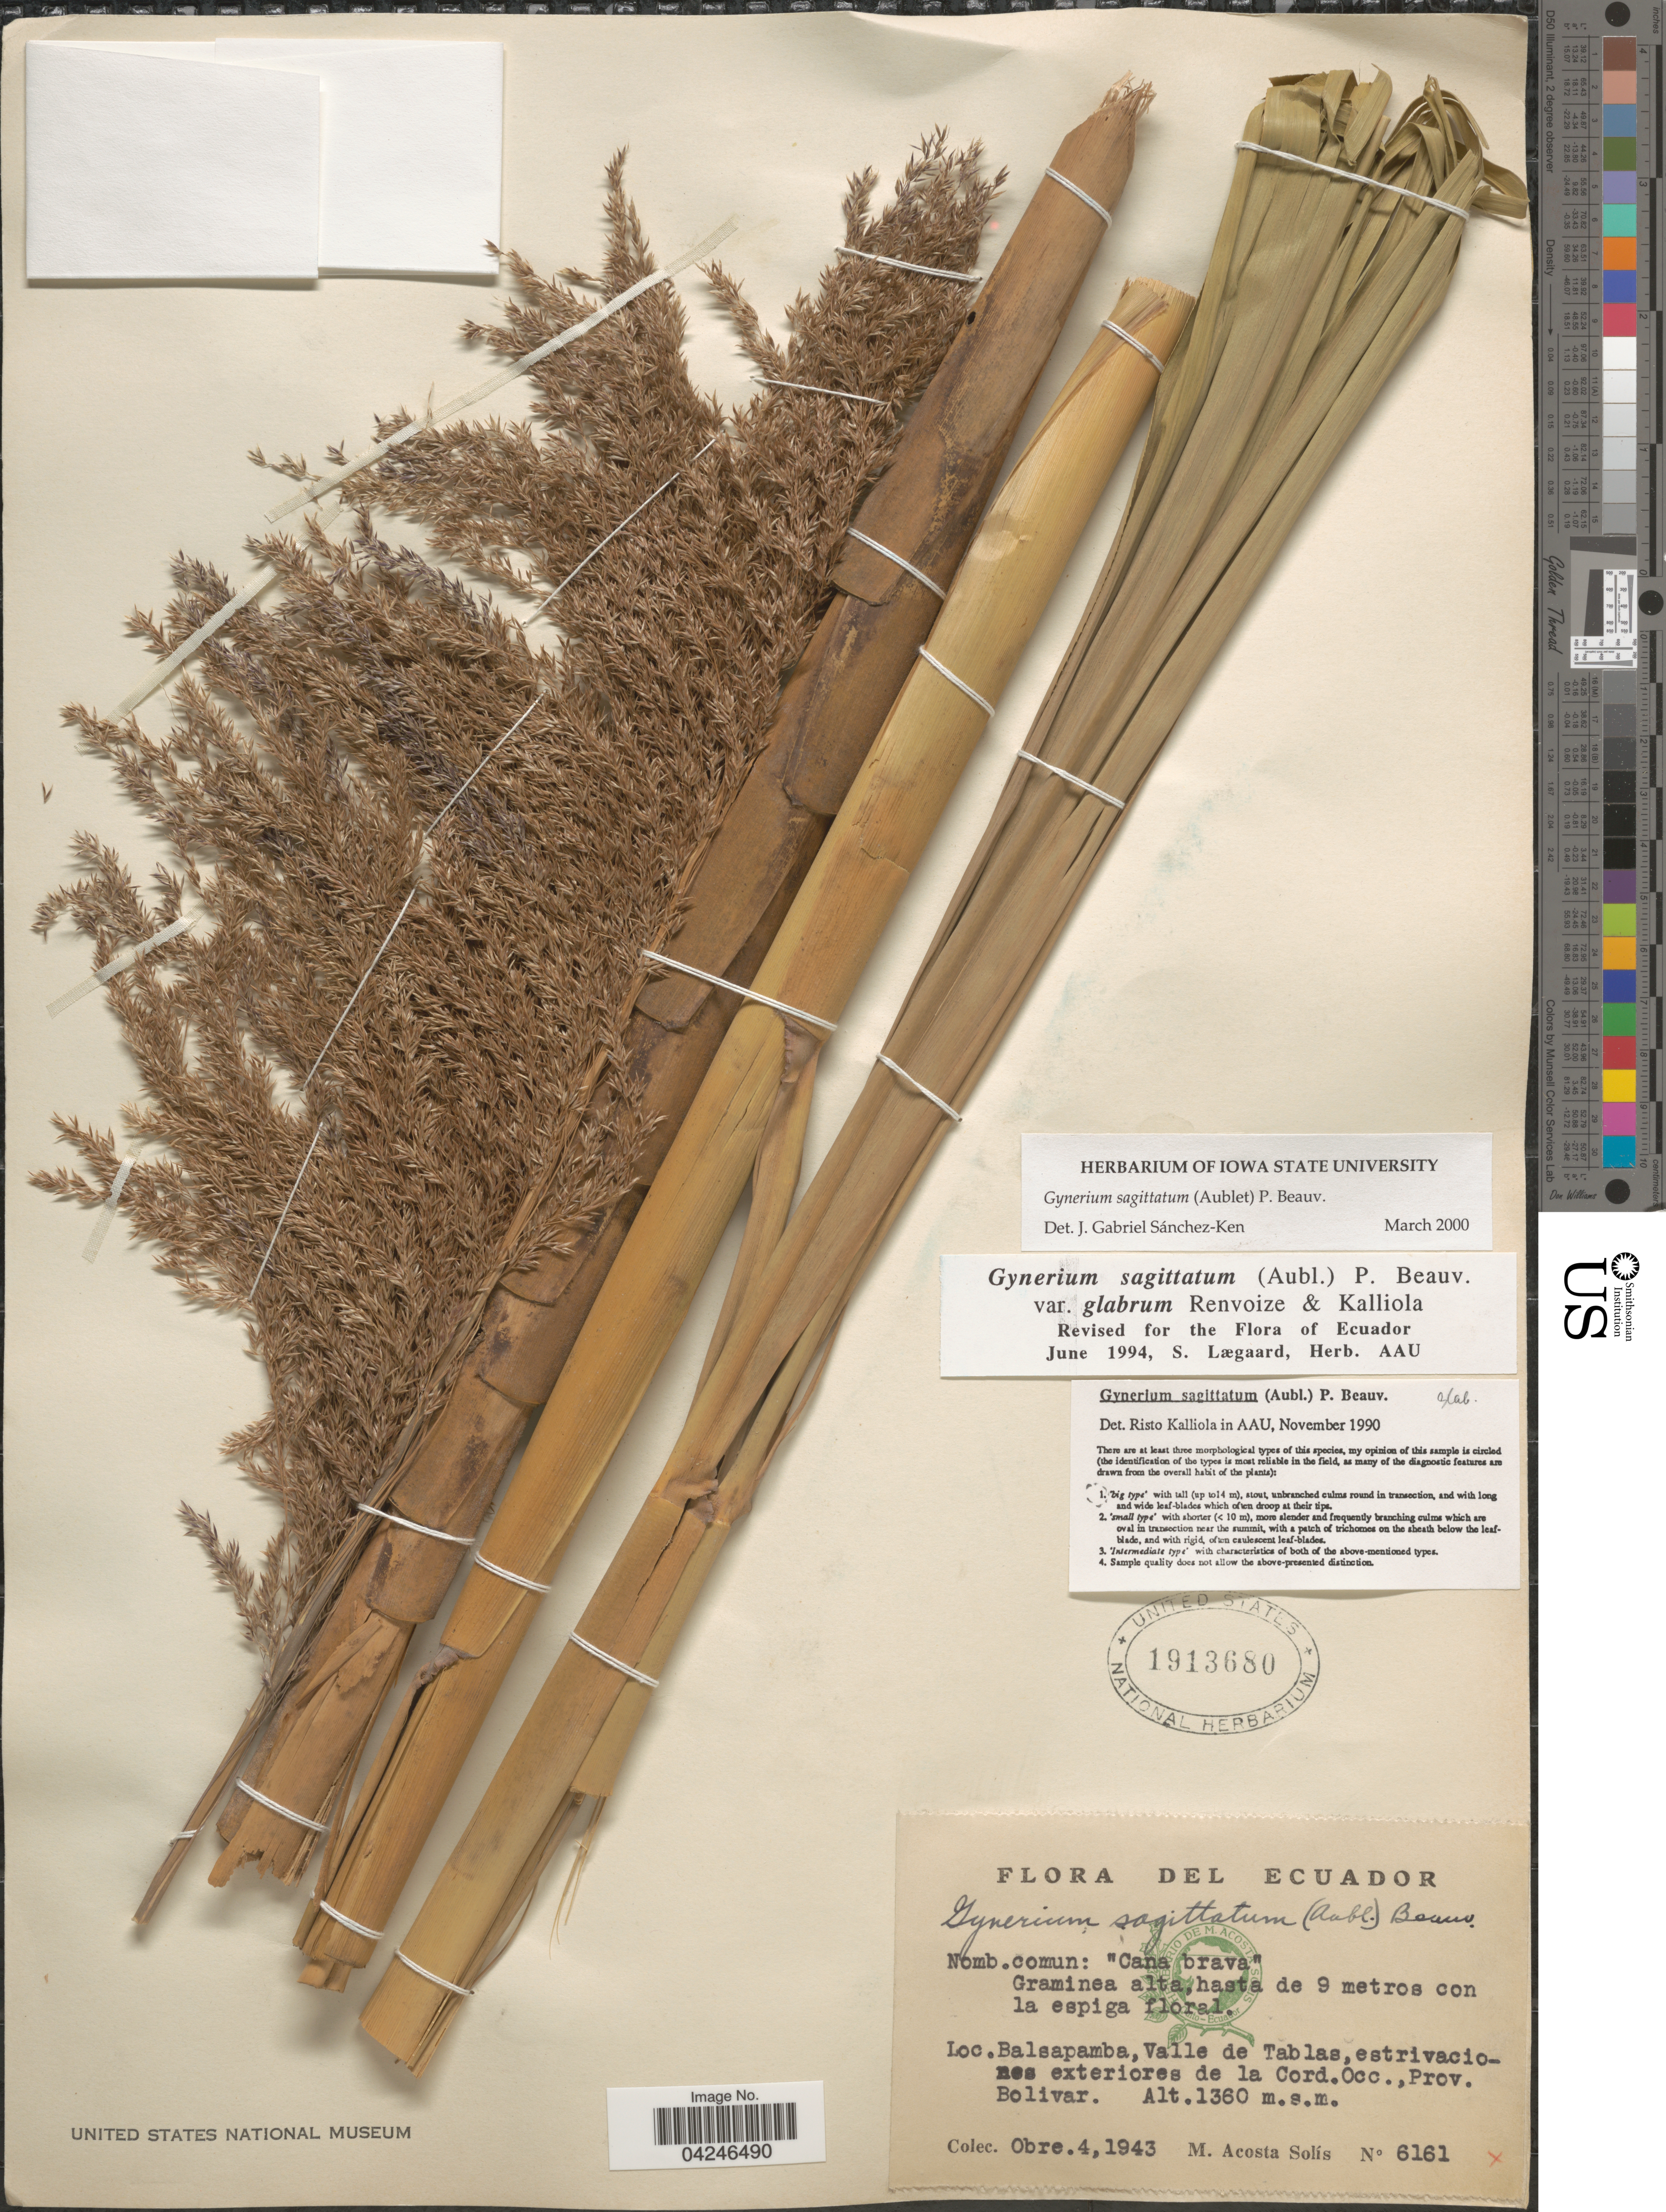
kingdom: Plantae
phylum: Tracheophyta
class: Liliopsida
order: Poales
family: Poaceae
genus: Gynerium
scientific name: Gynerium sagittatum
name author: (Aubl.) P. Beauv.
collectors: M. Acosta Solis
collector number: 6161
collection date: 1943-10-04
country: Ecuador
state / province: Bolívar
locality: Balsapamba, Valle de Tablas, estrivaciones exteriores de la Cord. Occ.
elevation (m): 1360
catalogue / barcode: US 1913680